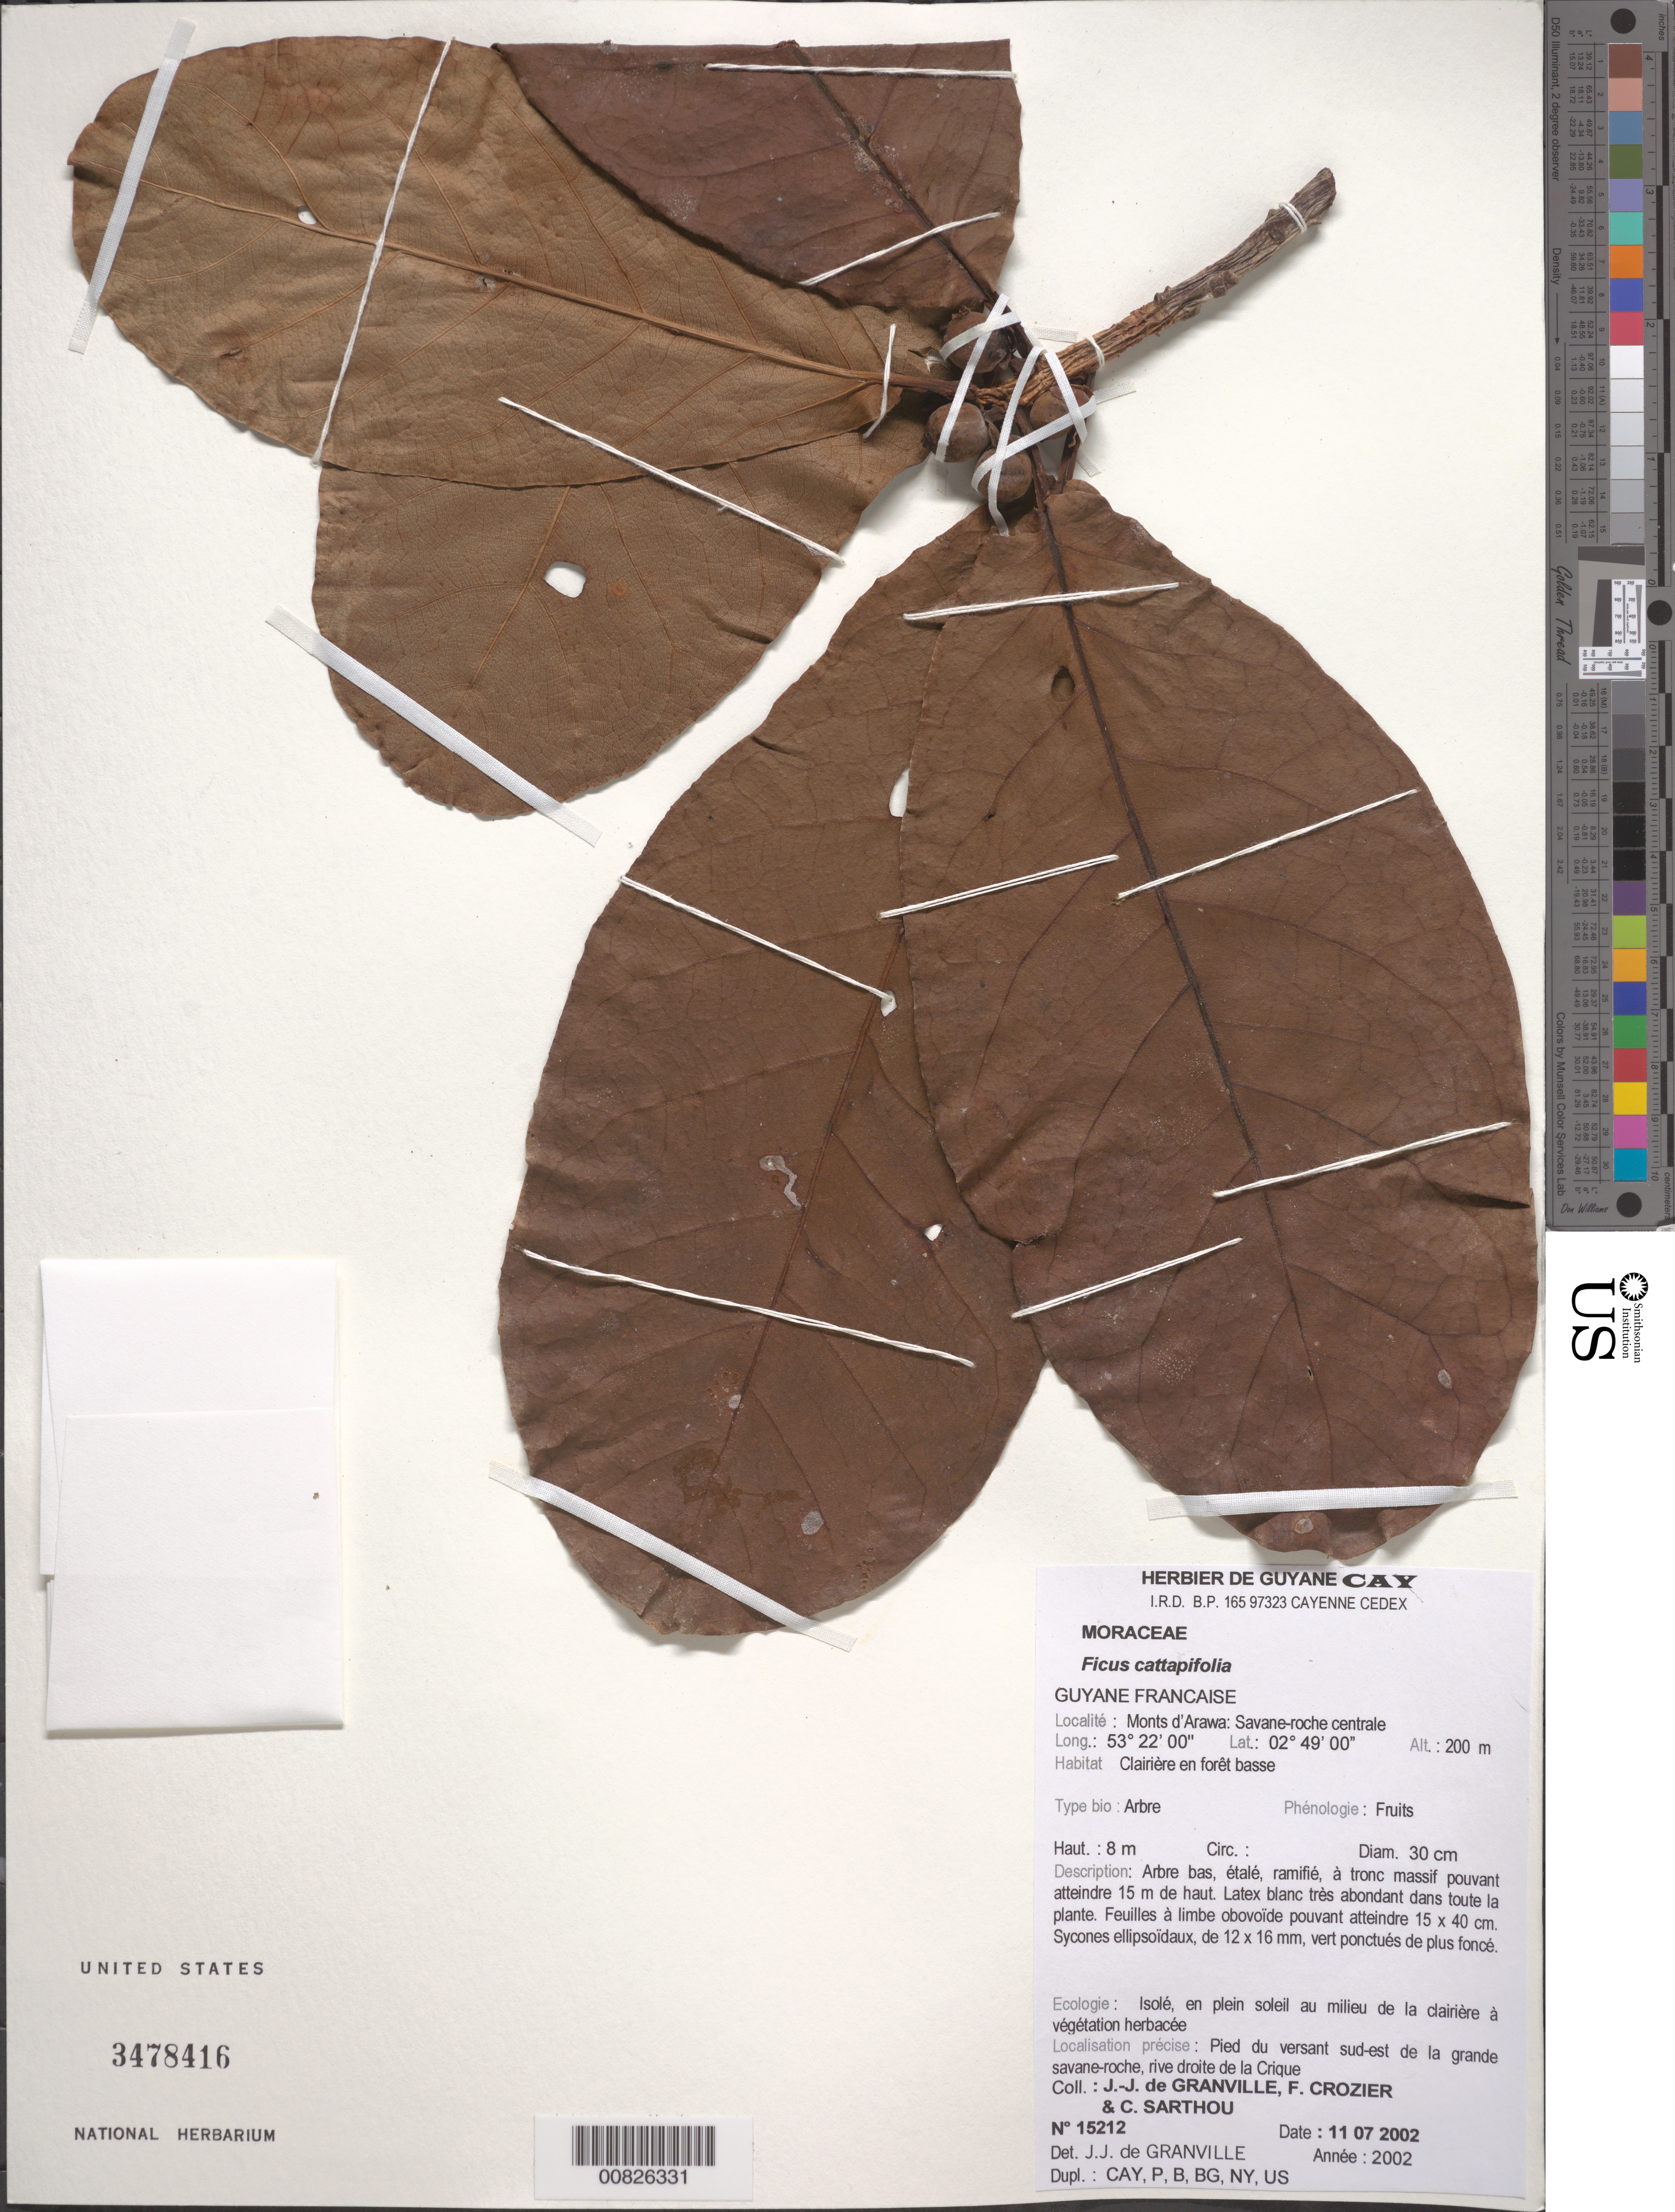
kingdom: Plantae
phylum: Tracheophyta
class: Magnoliopsida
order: Rosales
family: Moraceae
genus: Ficus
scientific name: Ficus catappifolia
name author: Kunth & Bouché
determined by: Granville, J. J. de, (CAY), Institut de Recherche pour le Developpement (IRD) (FRENCH GUIANA)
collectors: J.-J. de Granville, F. Crozier & C. Sarthou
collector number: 15212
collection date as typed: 11-Jul-02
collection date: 2002-07-11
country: French Guiana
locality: Monts d'Arawa, zone de la savane-roche centrale, pied du versant sud-est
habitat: Clairiere en forest basse; isole, en plein soleil au mileau de la clairiere a vegetation herbacee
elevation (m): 200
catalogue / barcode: US 3478416